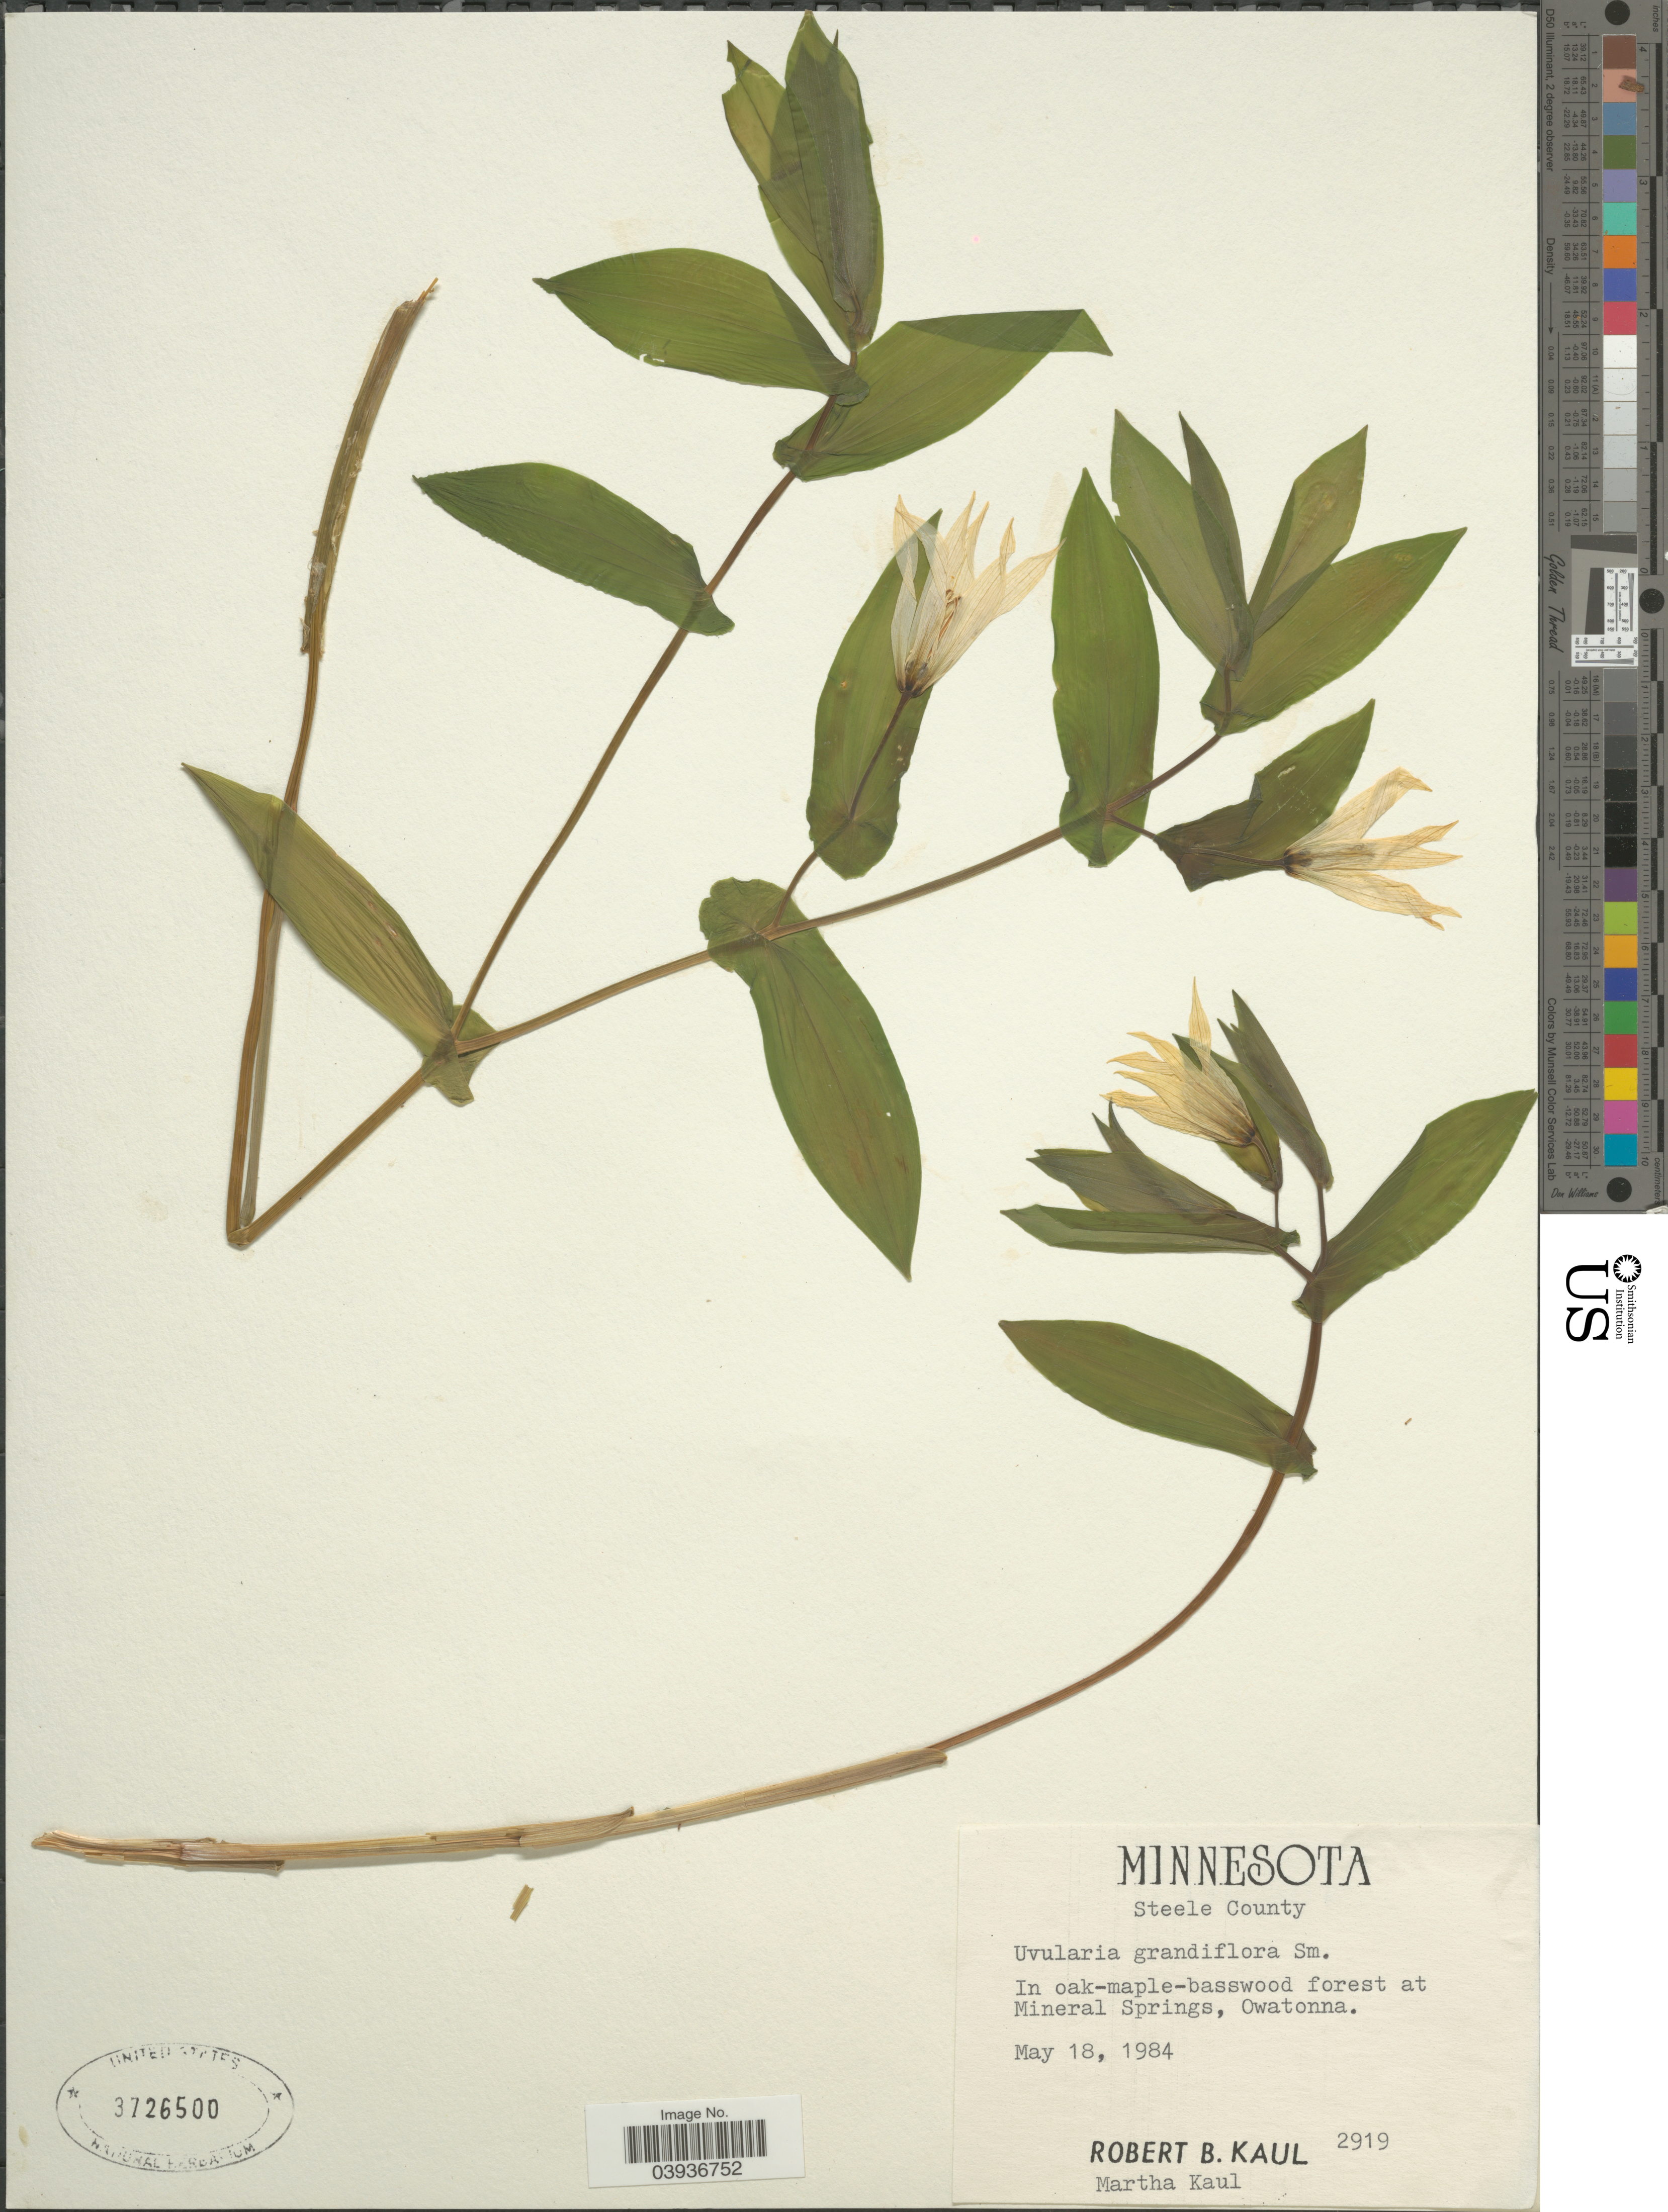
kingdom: Plantae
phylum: Tracheophyta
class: Liliopsida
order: Liliales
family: Colchicaceae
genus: Uvularia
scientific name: Uvularia grandiflora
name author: Sm.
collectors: R. Kaul & M. Kaul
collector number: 2919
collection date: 1984-05-18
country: United States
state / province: Minnesota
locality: Steele County. In oak-maple-basswood forest at Mineral Springs, Owatonna.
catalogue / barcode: US 3726500